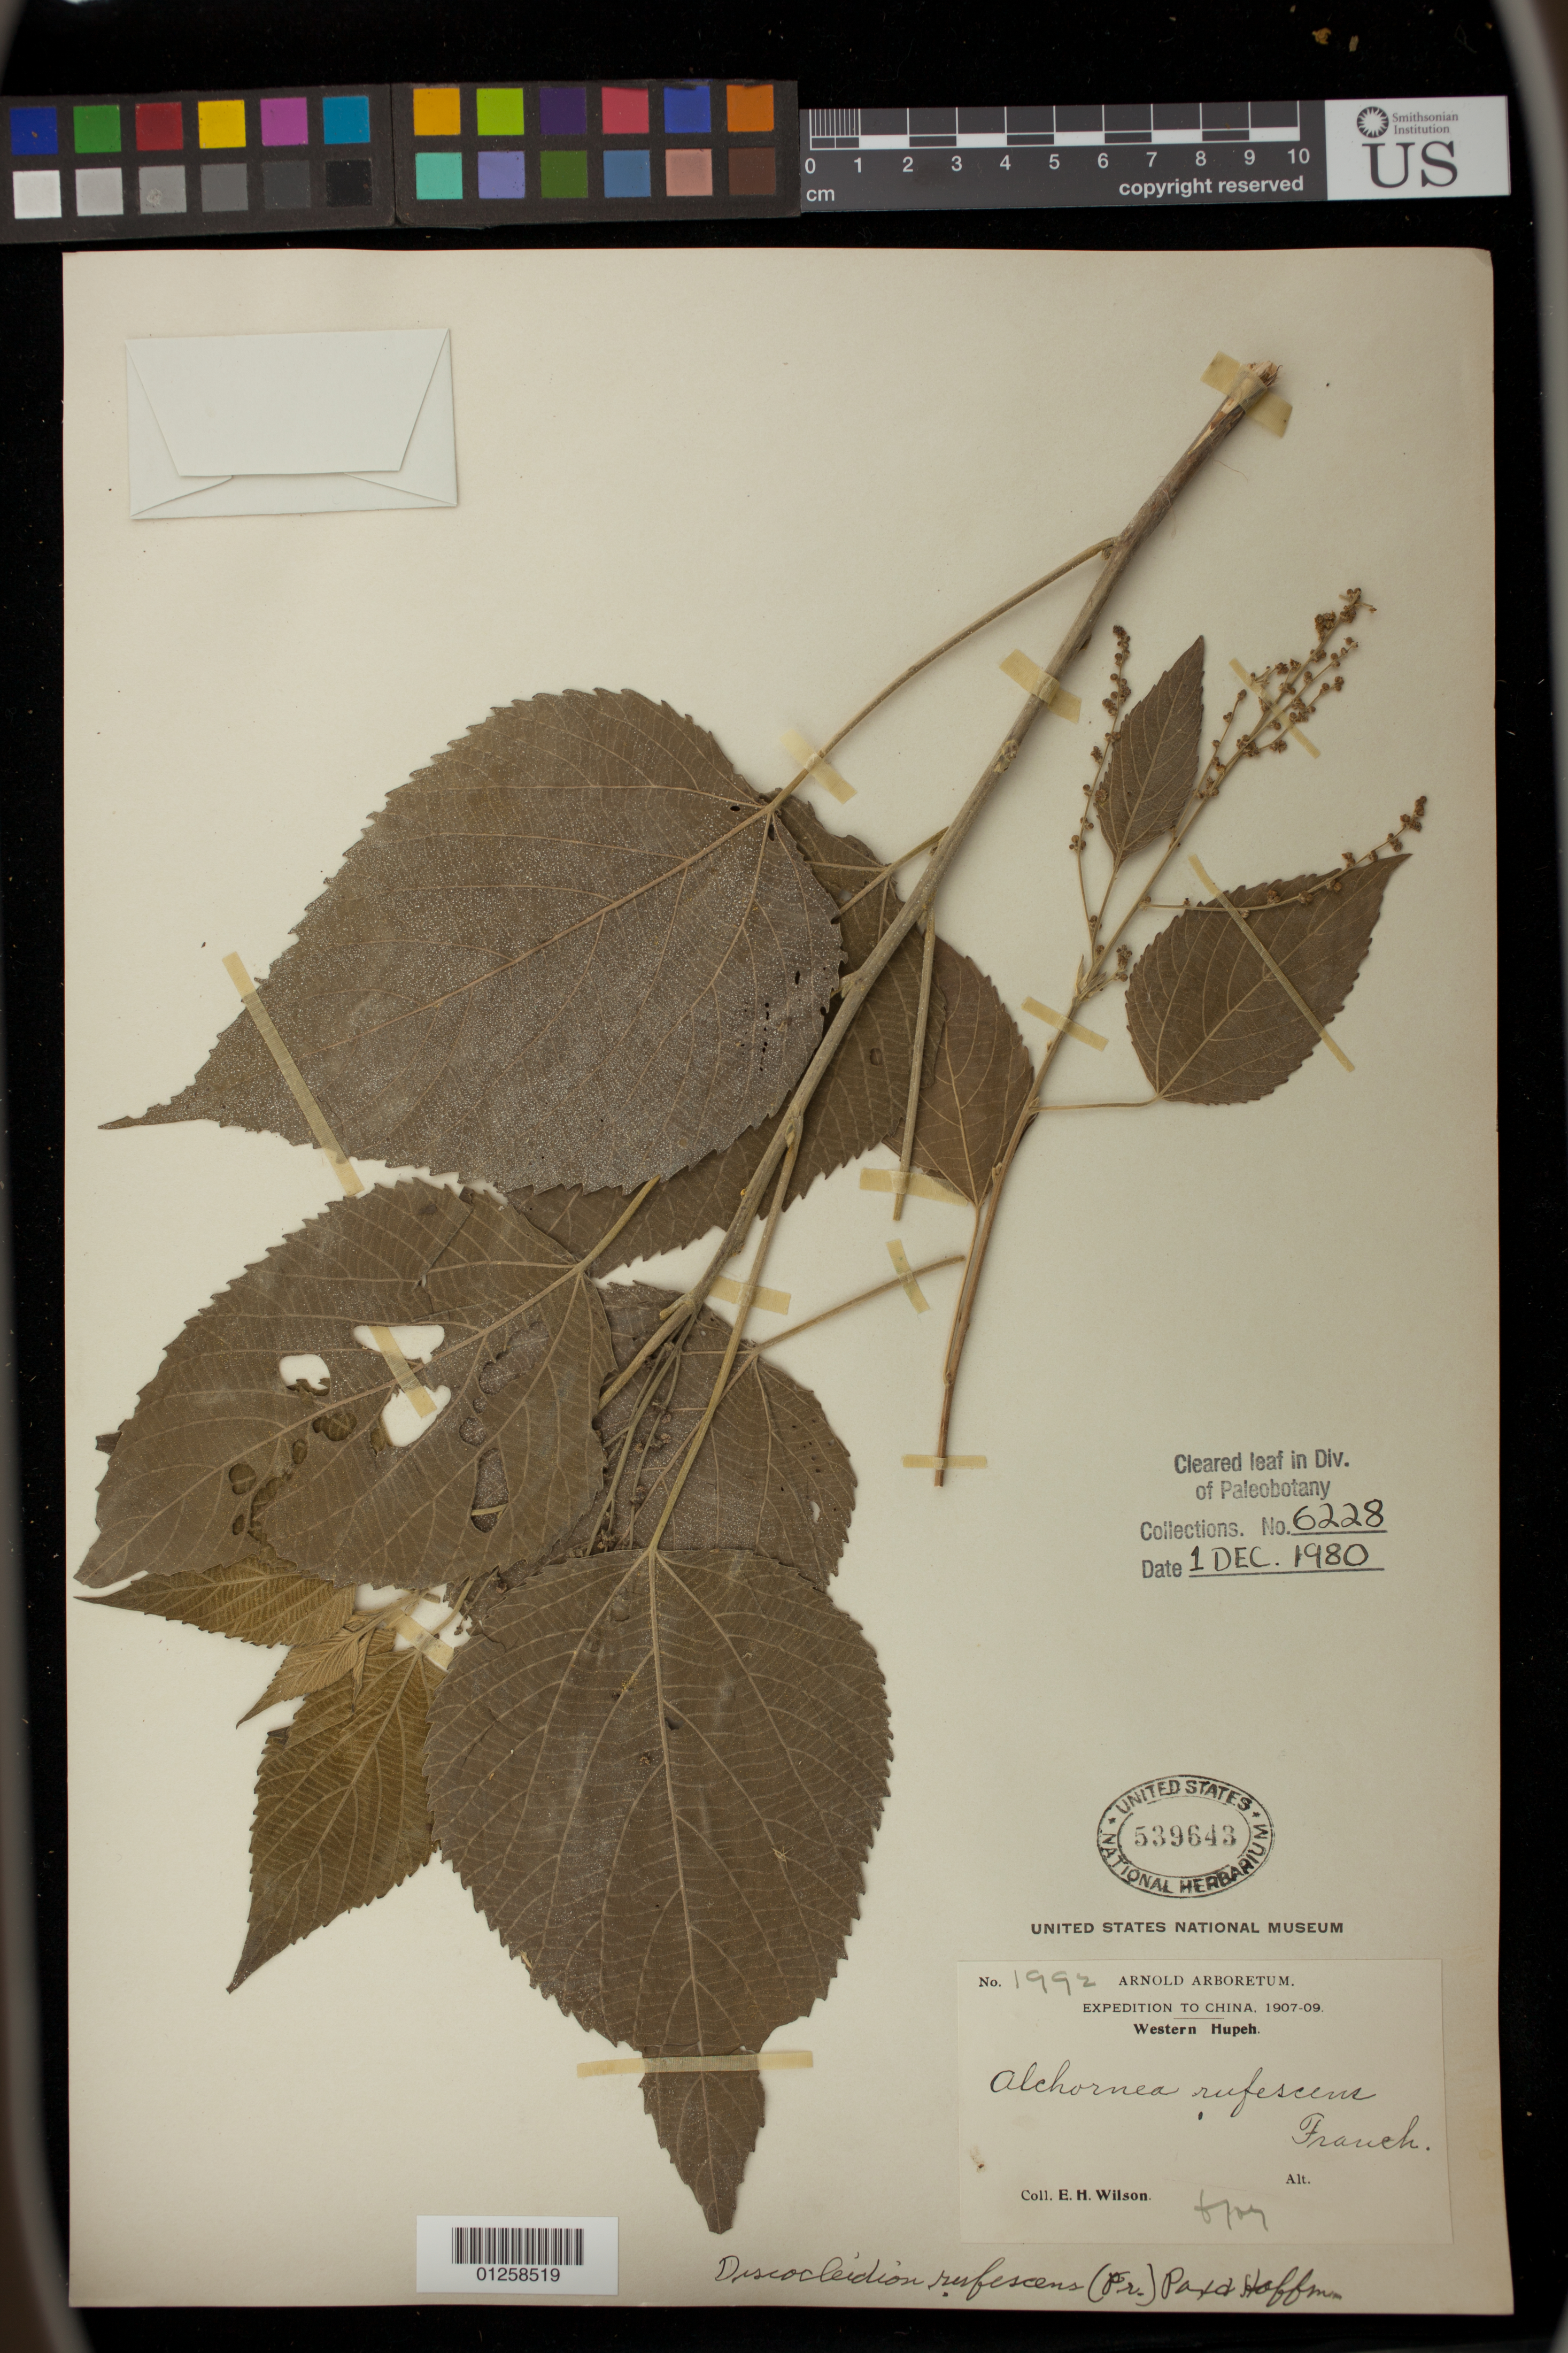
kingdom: Plantae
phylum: Tracheophyta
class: Magnoliopsida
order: Malpighiales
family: Euphorbiaceae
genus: Discocleidion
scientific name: Discocleidion rufescens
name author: (Franch.) Pax & K. Hoffm.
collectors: E. H. Wilson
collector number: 1992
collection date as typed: May 1901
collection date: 1901-05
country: China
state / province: Hubei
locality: Western Hupeh.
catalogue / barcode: US 539643